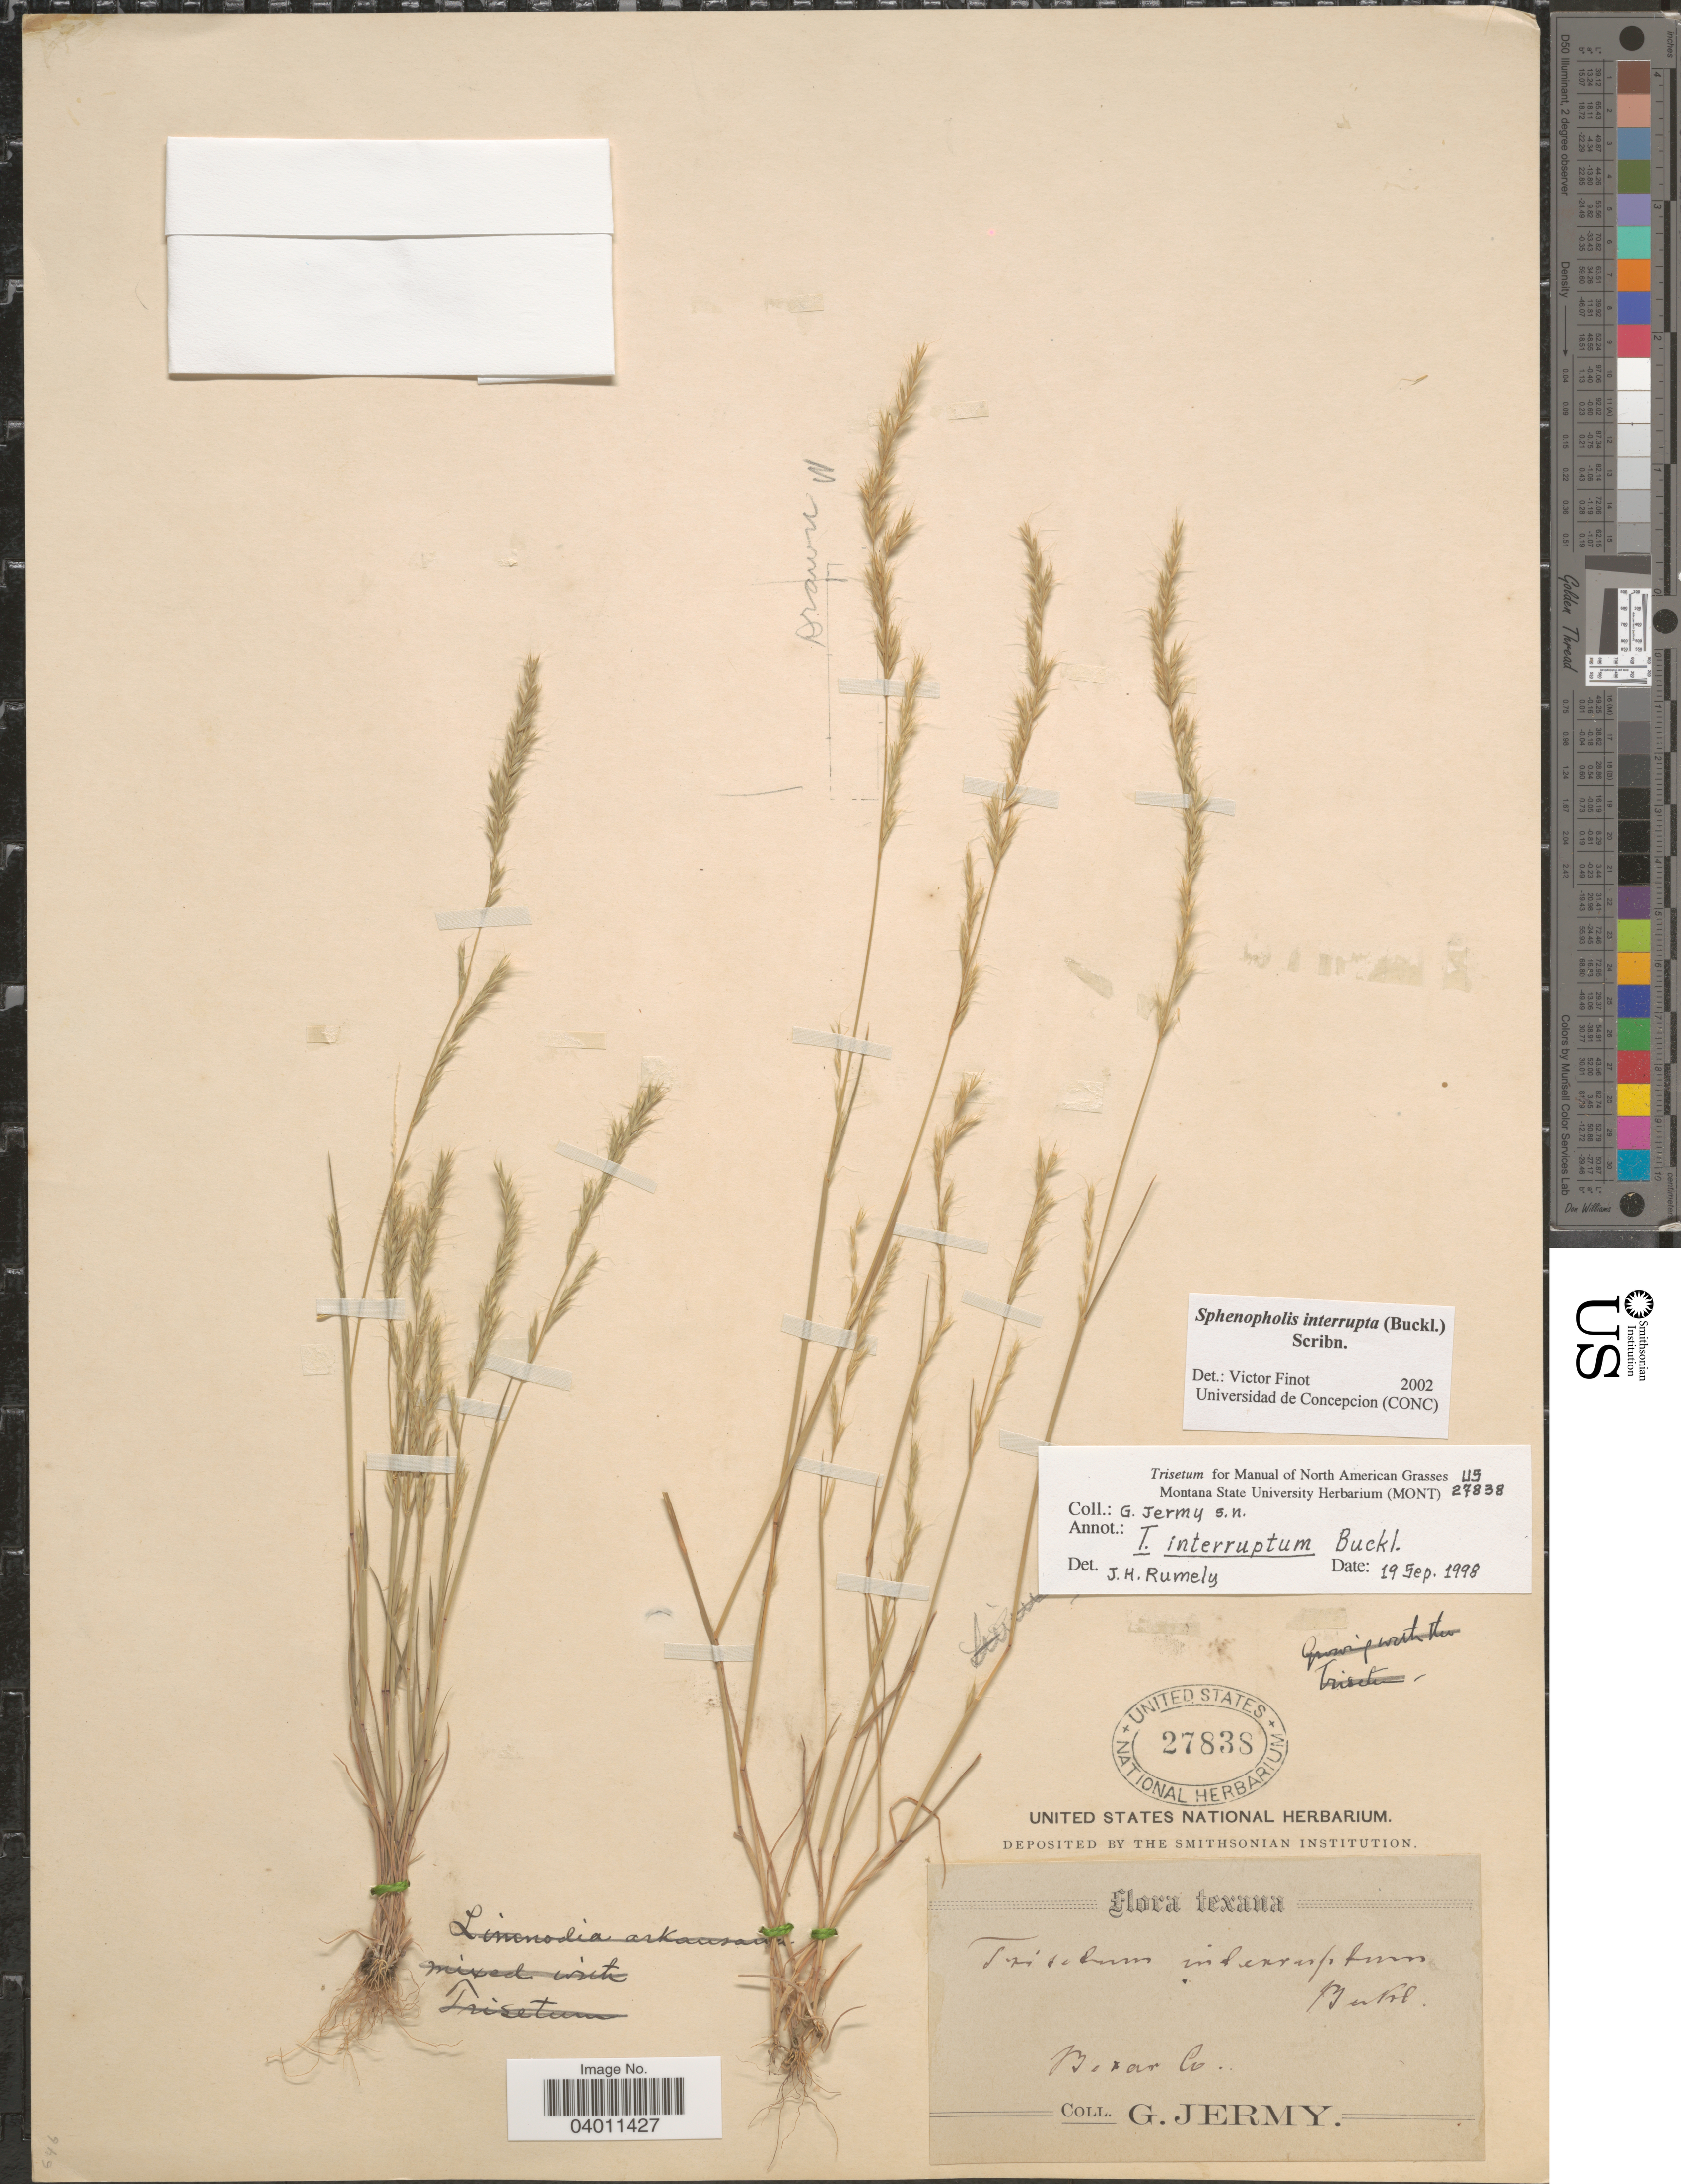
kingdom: Plantae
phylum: Tracheophyta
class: Liliopsida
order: Poales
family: Poaceae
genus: Sphenopholis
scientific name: Sphenopholis interrupta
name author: (Buckley) Scribn.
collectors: G. Jermy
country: United States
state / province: Texas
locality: Bexar Co.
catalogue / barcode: US 27838